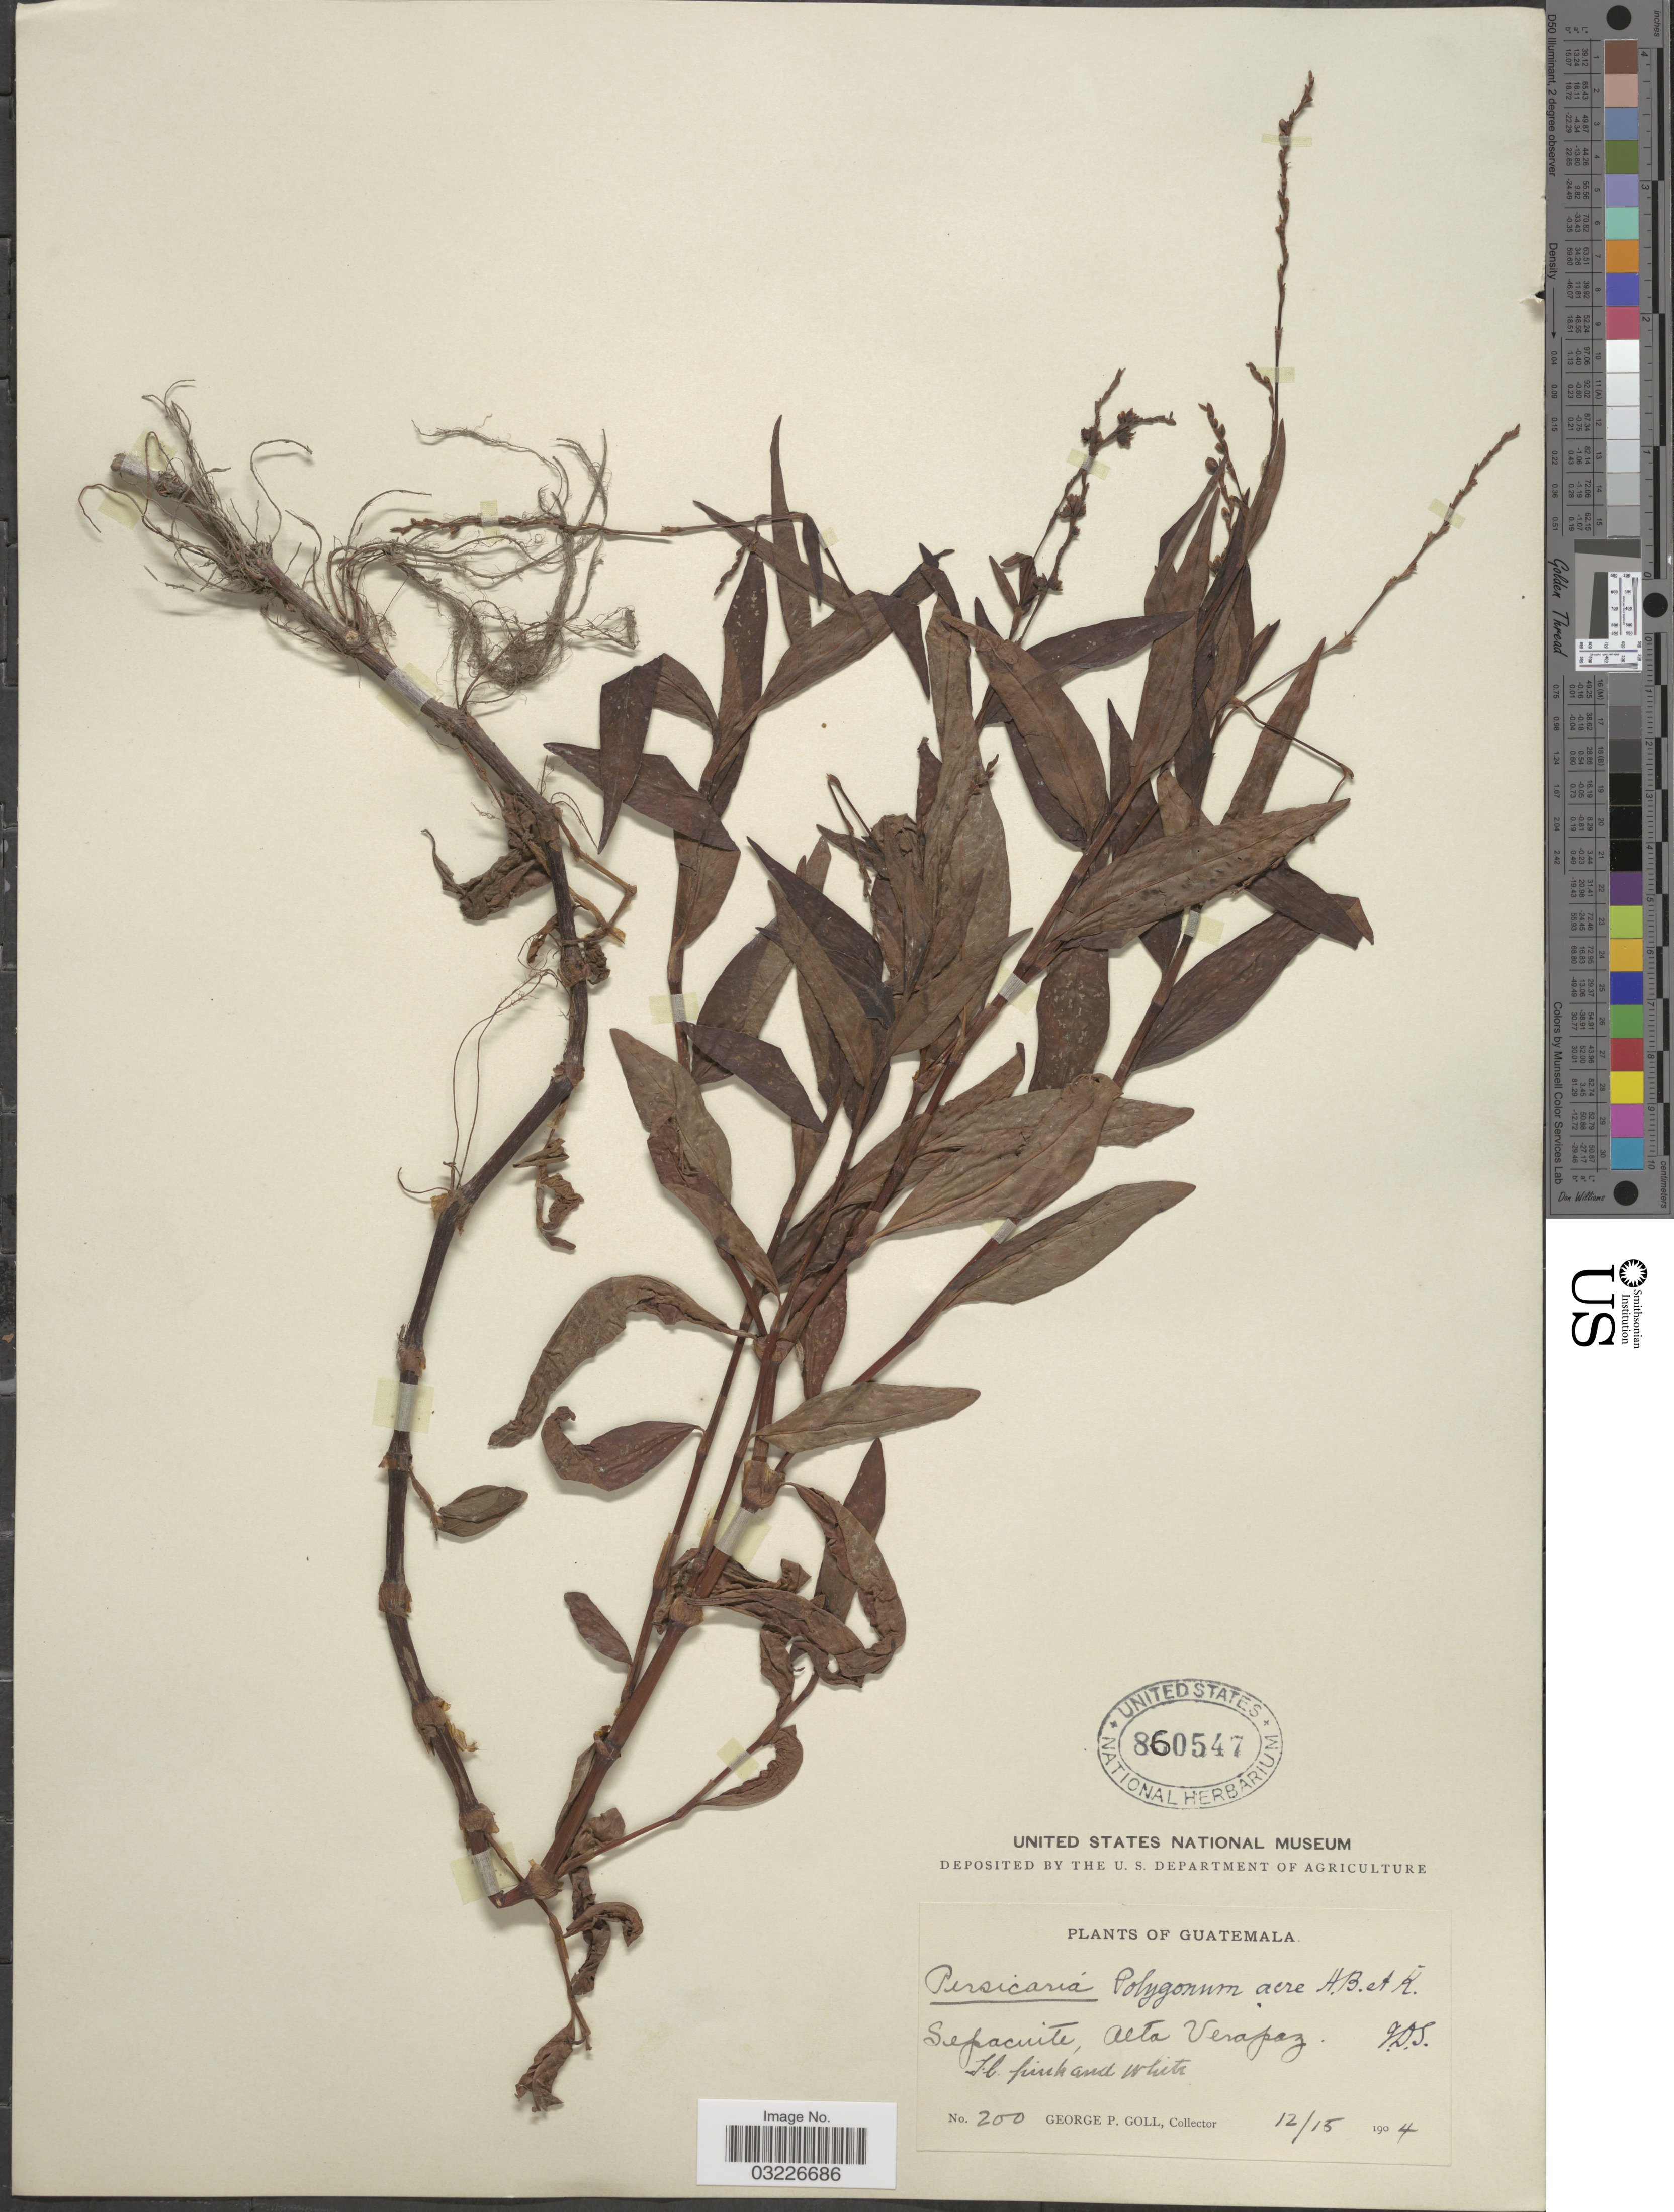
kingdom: Plantae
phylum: Tracheophyta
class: Magnoliopsida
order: Caryophyllales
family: Polygonaceae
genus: Persicaria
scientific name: Persicaria punctata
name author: (Elliott) Small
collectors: G. P. Goll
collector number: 200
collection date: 1904-12-15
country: Guatemala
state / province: Alta Verapaz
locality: Sepacuite.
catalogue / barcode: US 860547